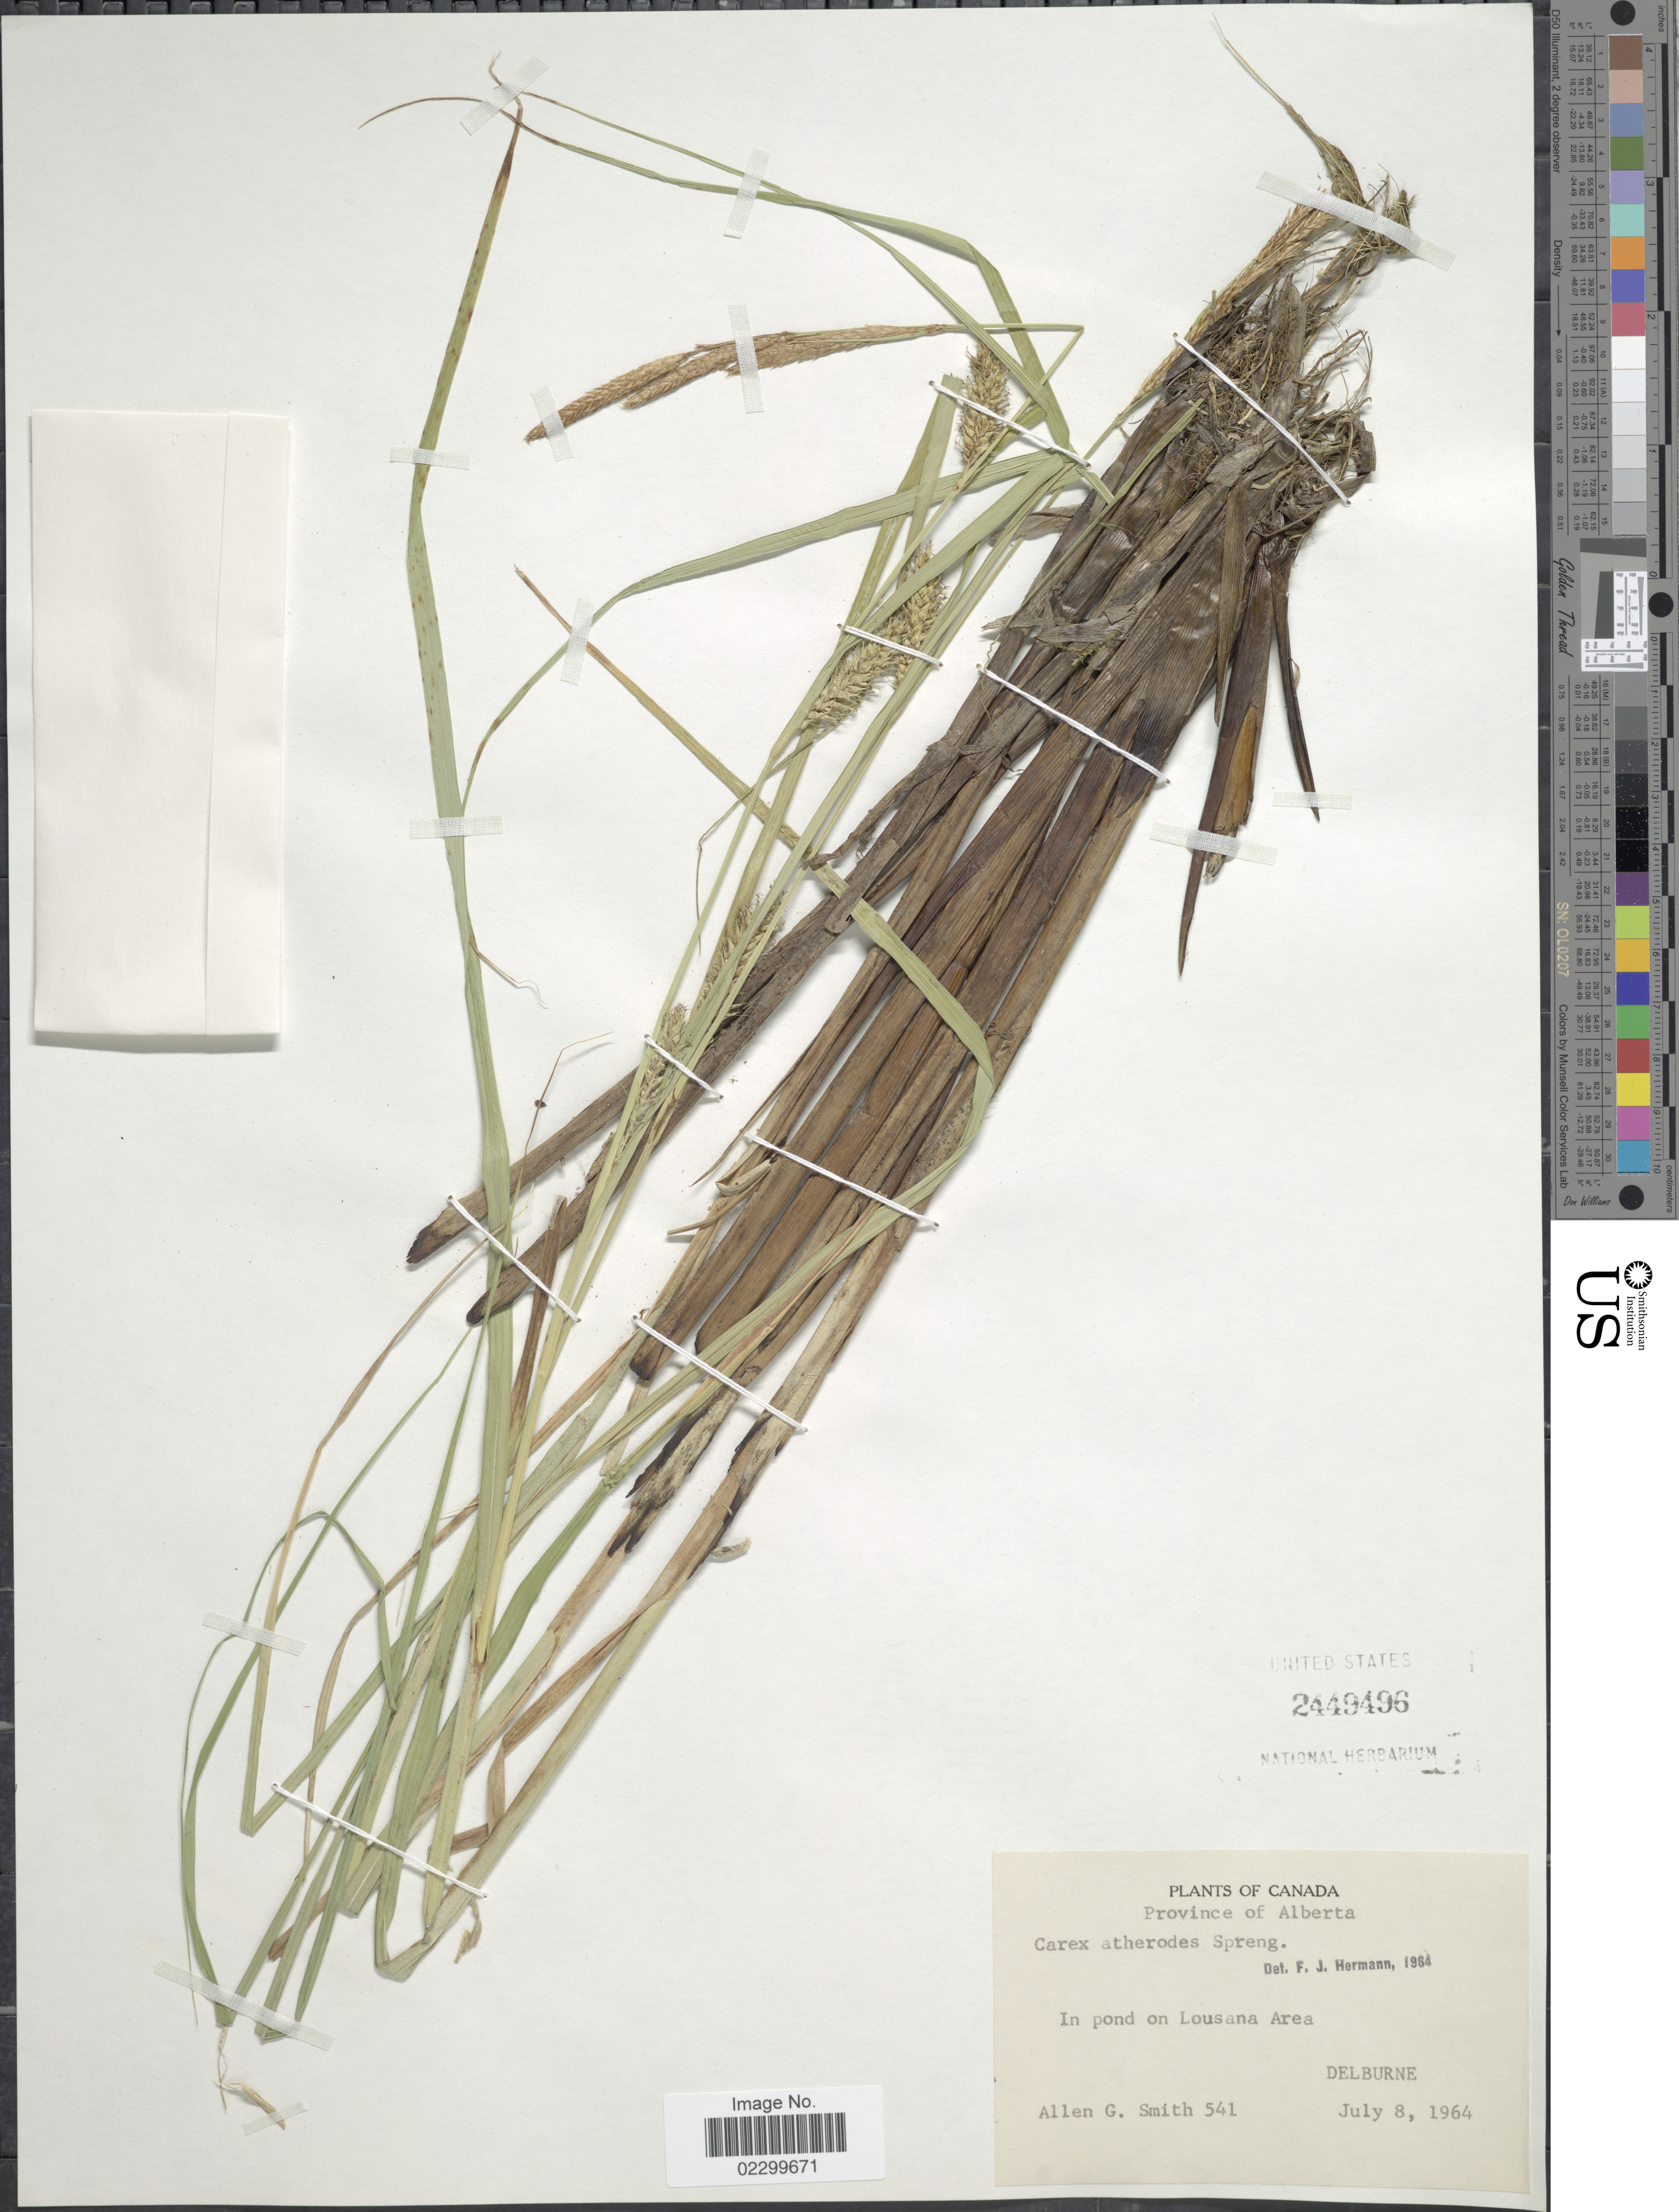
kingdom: Plantae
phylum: Tracheophyta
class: Liliopsida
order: Poales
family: Cyperaceae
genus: Carex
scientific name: Carex atherodes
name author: Spreng.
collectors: A. Smith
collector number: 541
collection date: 1964-07-08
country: Canada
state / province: Alberta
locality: In pond on Lousana Area, Delburne.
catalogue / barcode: US 2449496